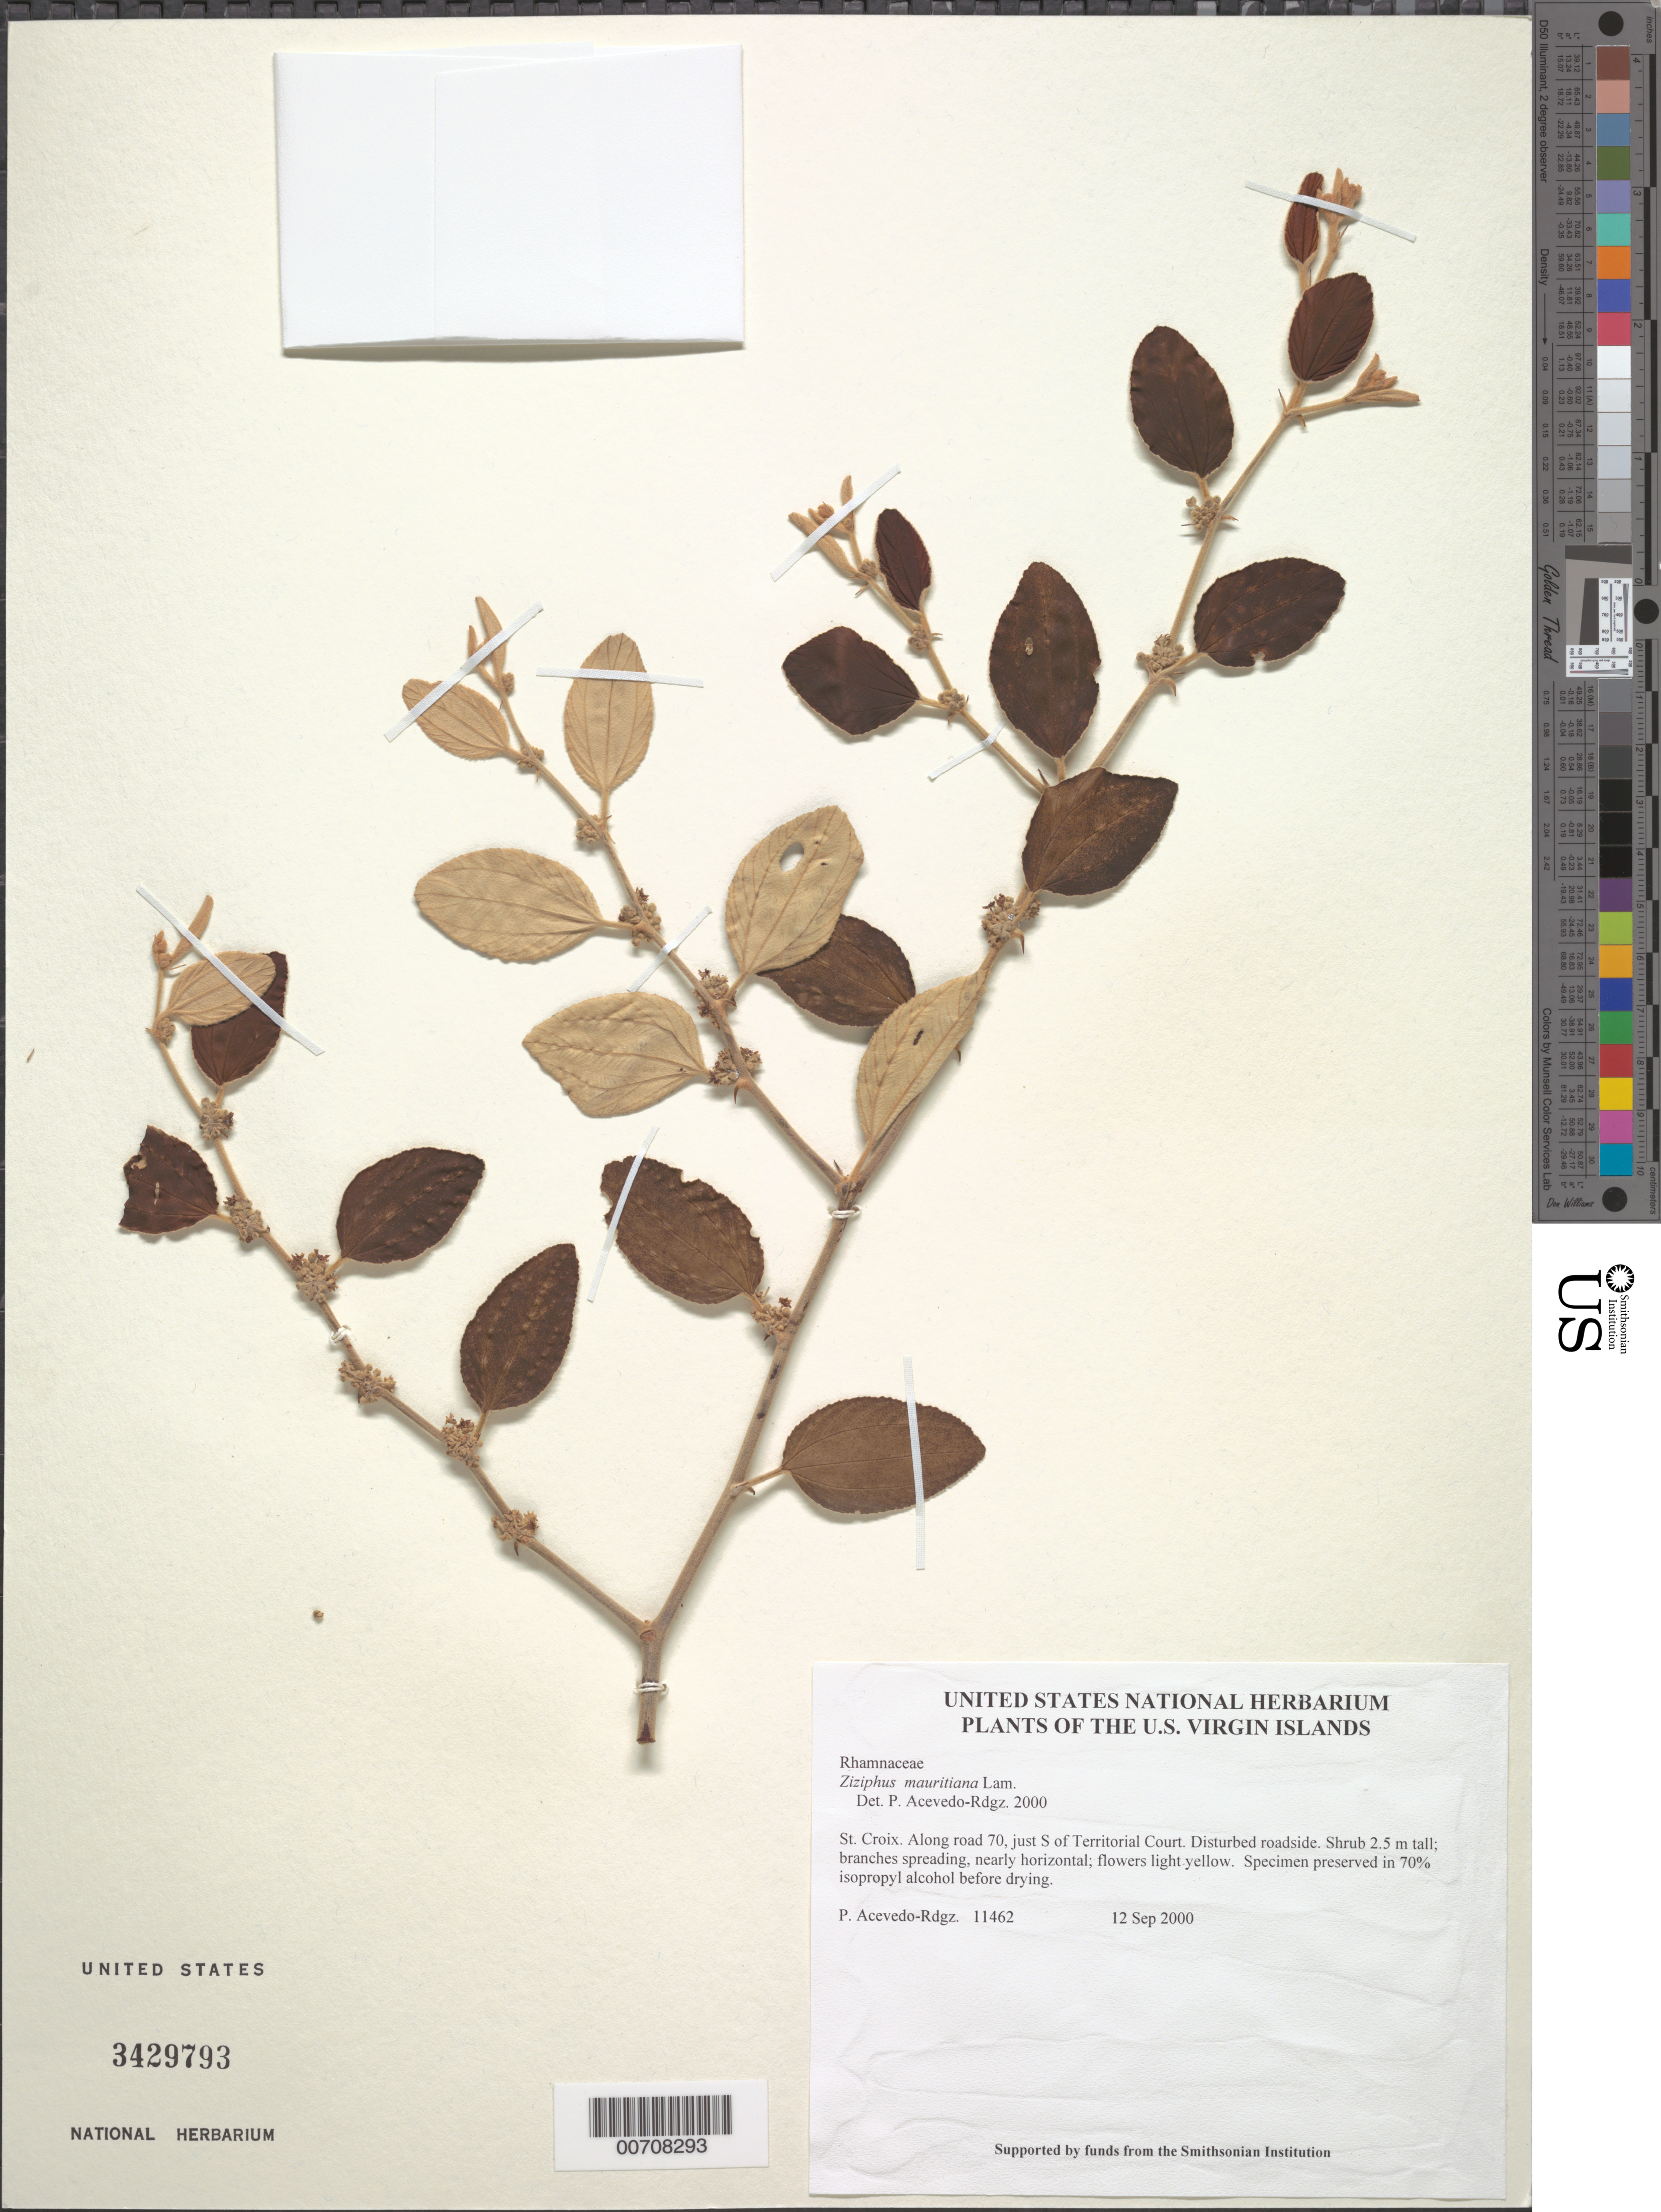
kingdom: Plantae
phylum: Tracheophyta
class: Magnoliopsida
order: Rosales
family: Rhamnaceae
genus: Ziziphus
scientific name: Ziziphus mauritiana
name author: Lam.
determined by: Acevedo-Rodríguez, P., (BOT), Smithsonian Institution - National Museum of Natural History (UNITED STATES)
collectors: P. Acevedo-Rodr.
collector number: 11462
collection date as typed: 12 Sep 2000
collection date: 2000-09-12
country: U.S. Virgin Islands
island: St. Croix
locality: Along road 70, just S of Territorial Court.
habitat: Disturbed roadside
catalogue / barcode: US 3429793